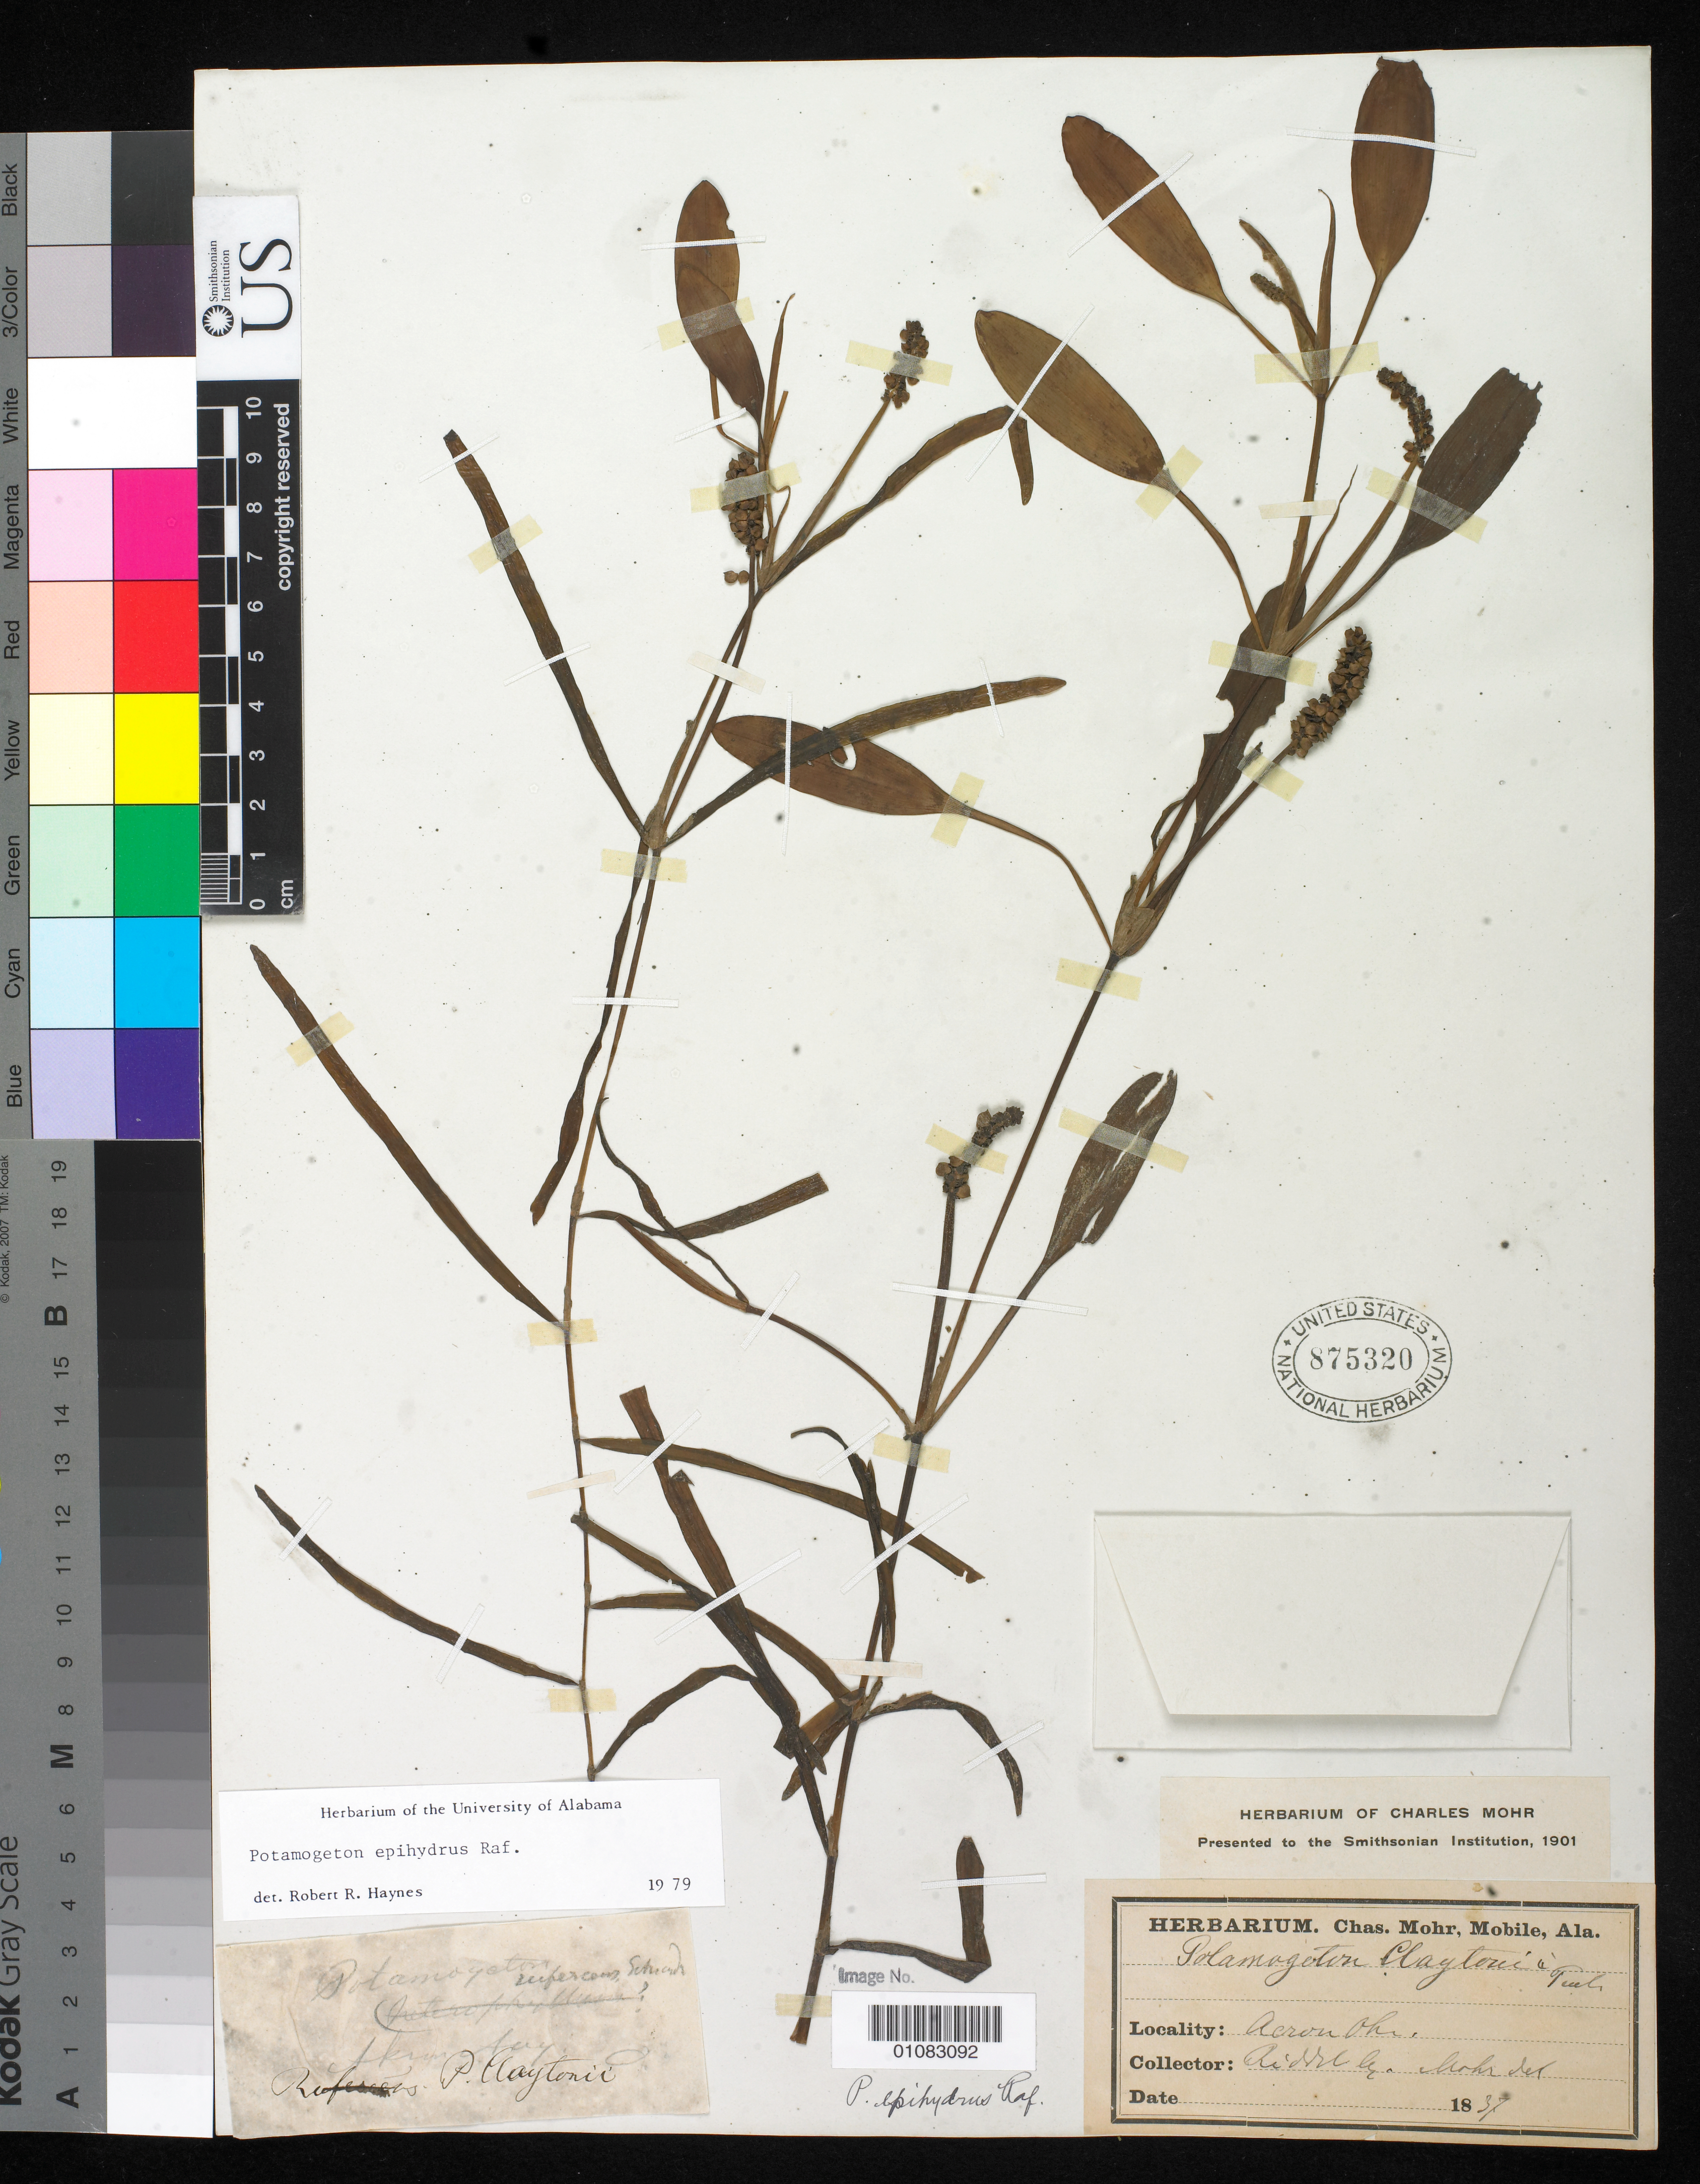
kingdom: Plantae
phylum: Tracheophyta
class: Liliopsida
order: Alismatales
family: Potamogetonaceae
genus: Potamogeton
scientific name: Potamogeton epihydrus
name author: Raf.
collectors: J. Riddell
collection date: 1837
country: United States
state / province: Ohio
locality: Akron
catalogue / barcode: US 875320